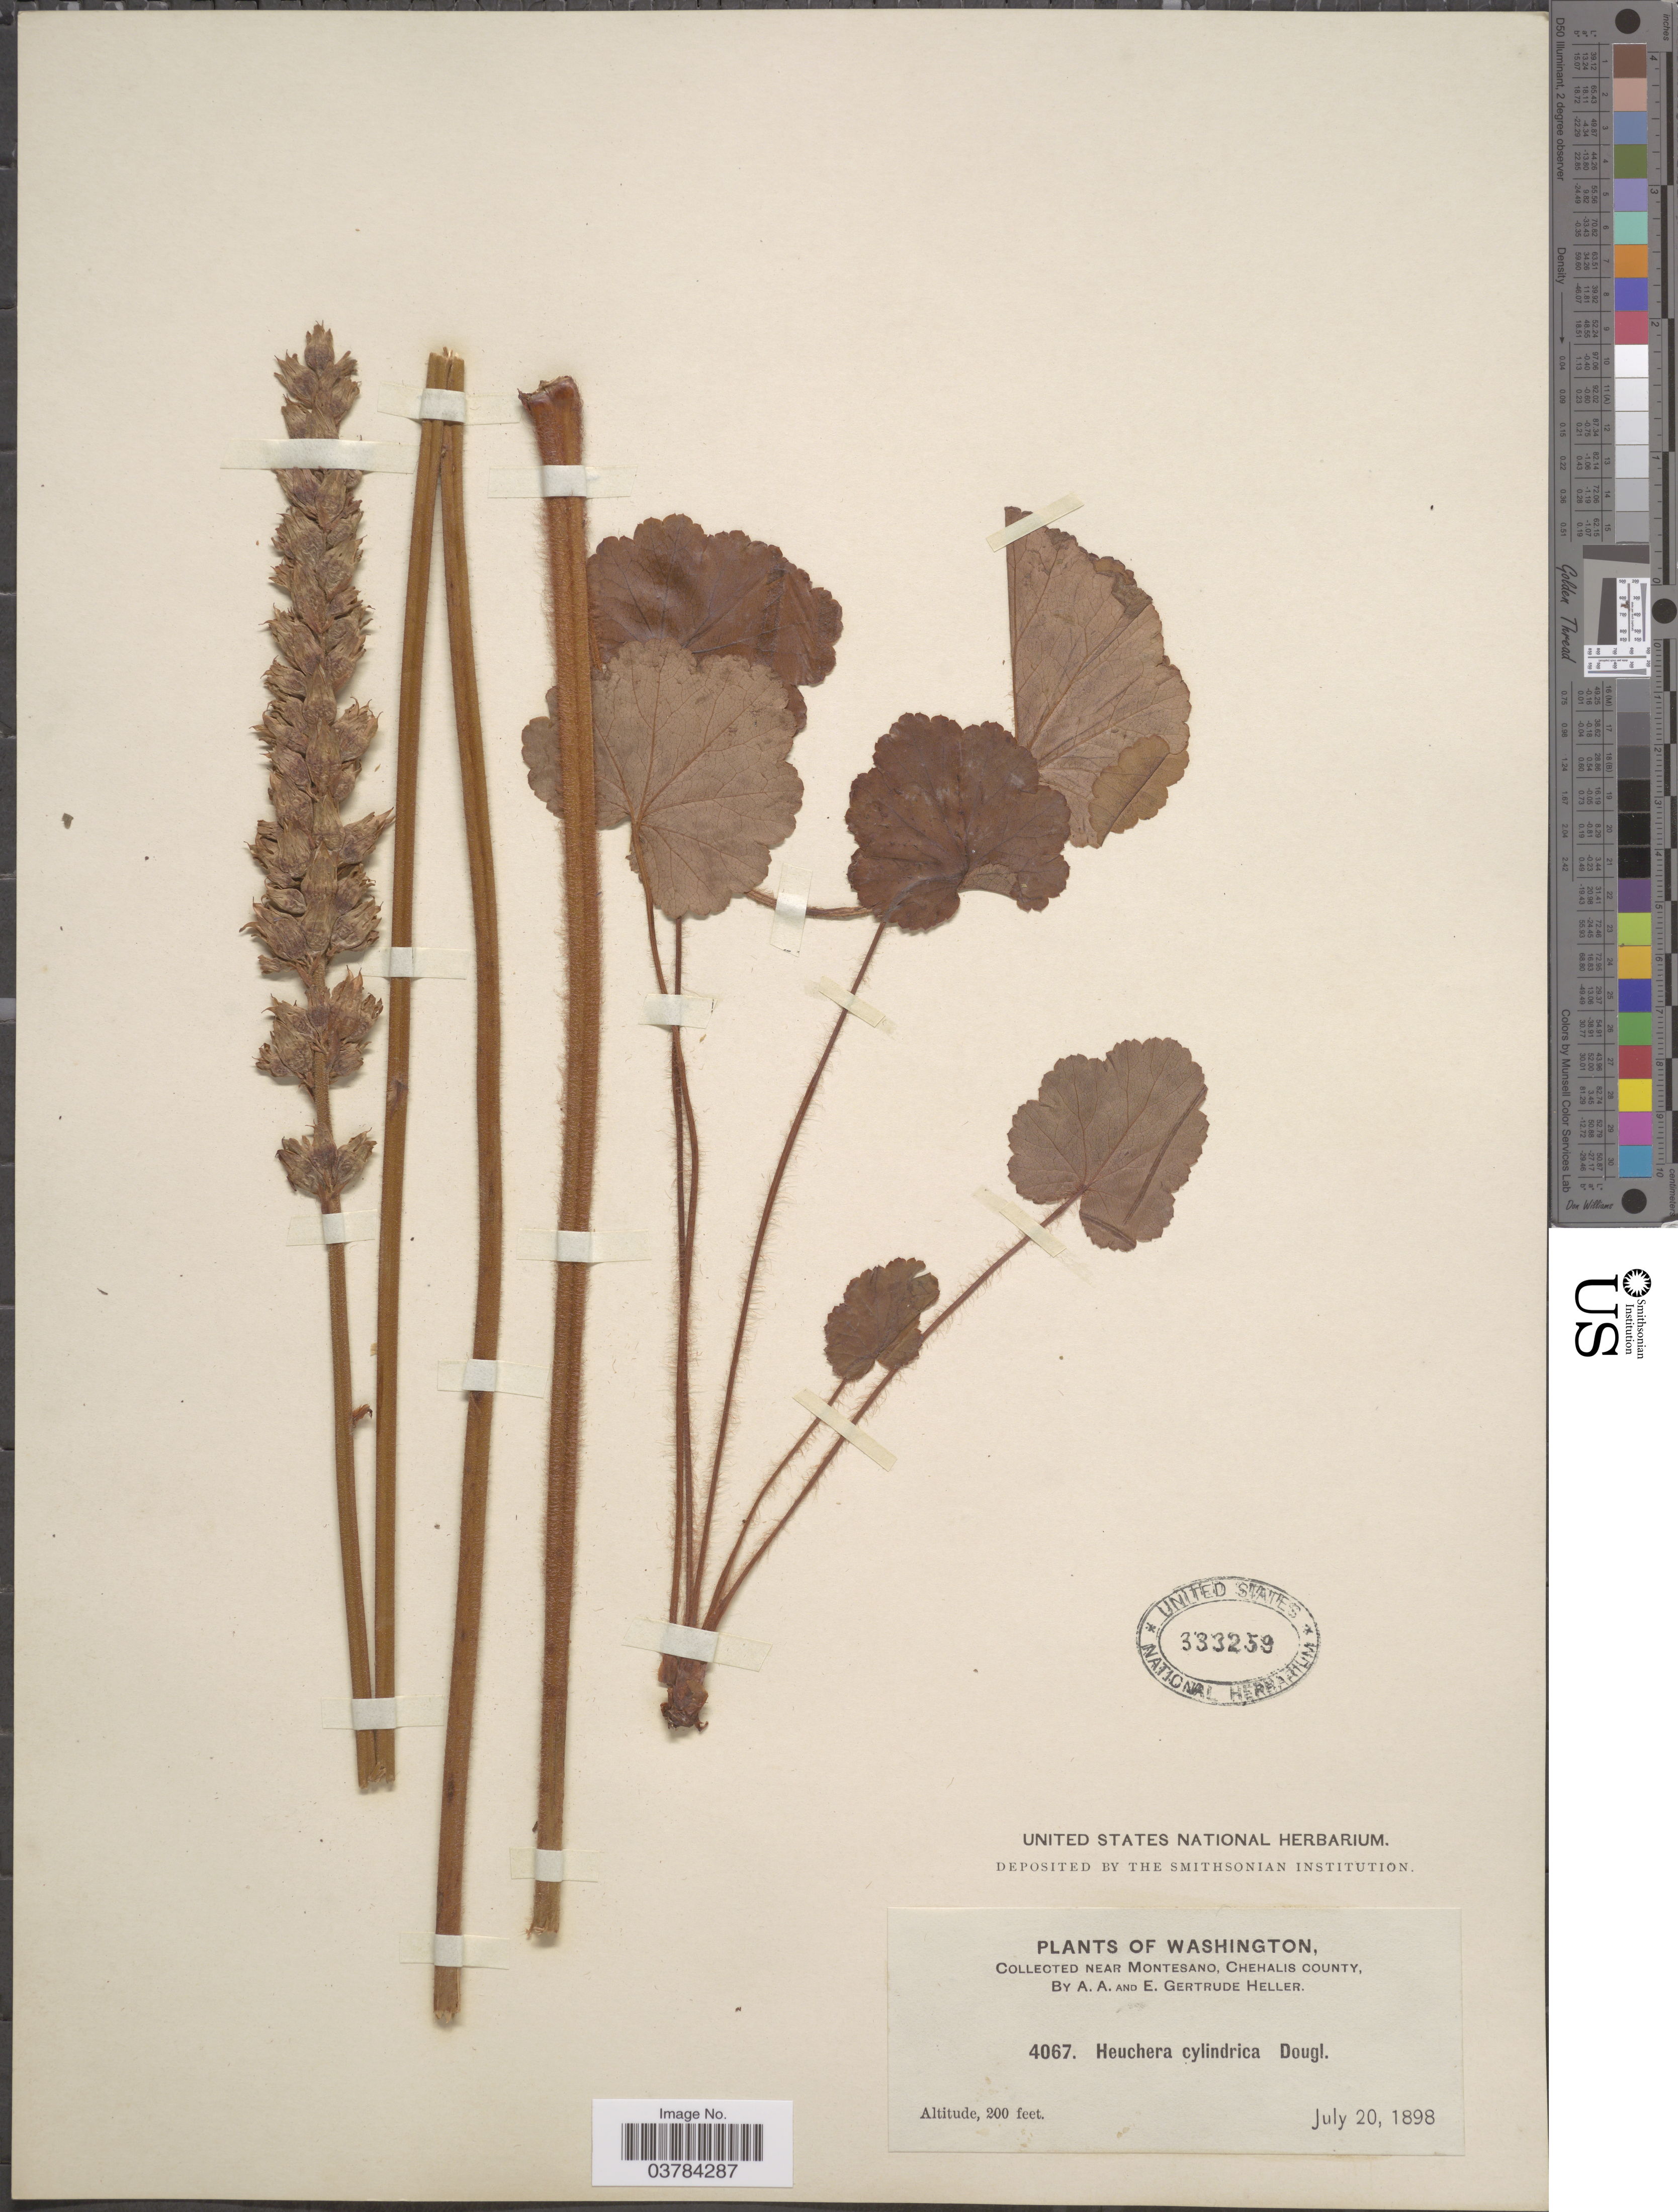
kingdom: Plantae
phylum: Tracheophyta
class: Magnoliopsida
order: Saxifragales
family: Saxifragaceae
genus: Heuchera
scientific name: Heuchera cylindrica var. cylindrica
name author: Douglas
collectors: A. A. Heller & E. G. Heller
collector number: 4067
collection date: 1898-07-20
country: United States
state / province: Washington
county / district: Grays Harbor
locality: Near Montesano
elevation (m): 61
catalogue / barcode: US 333259